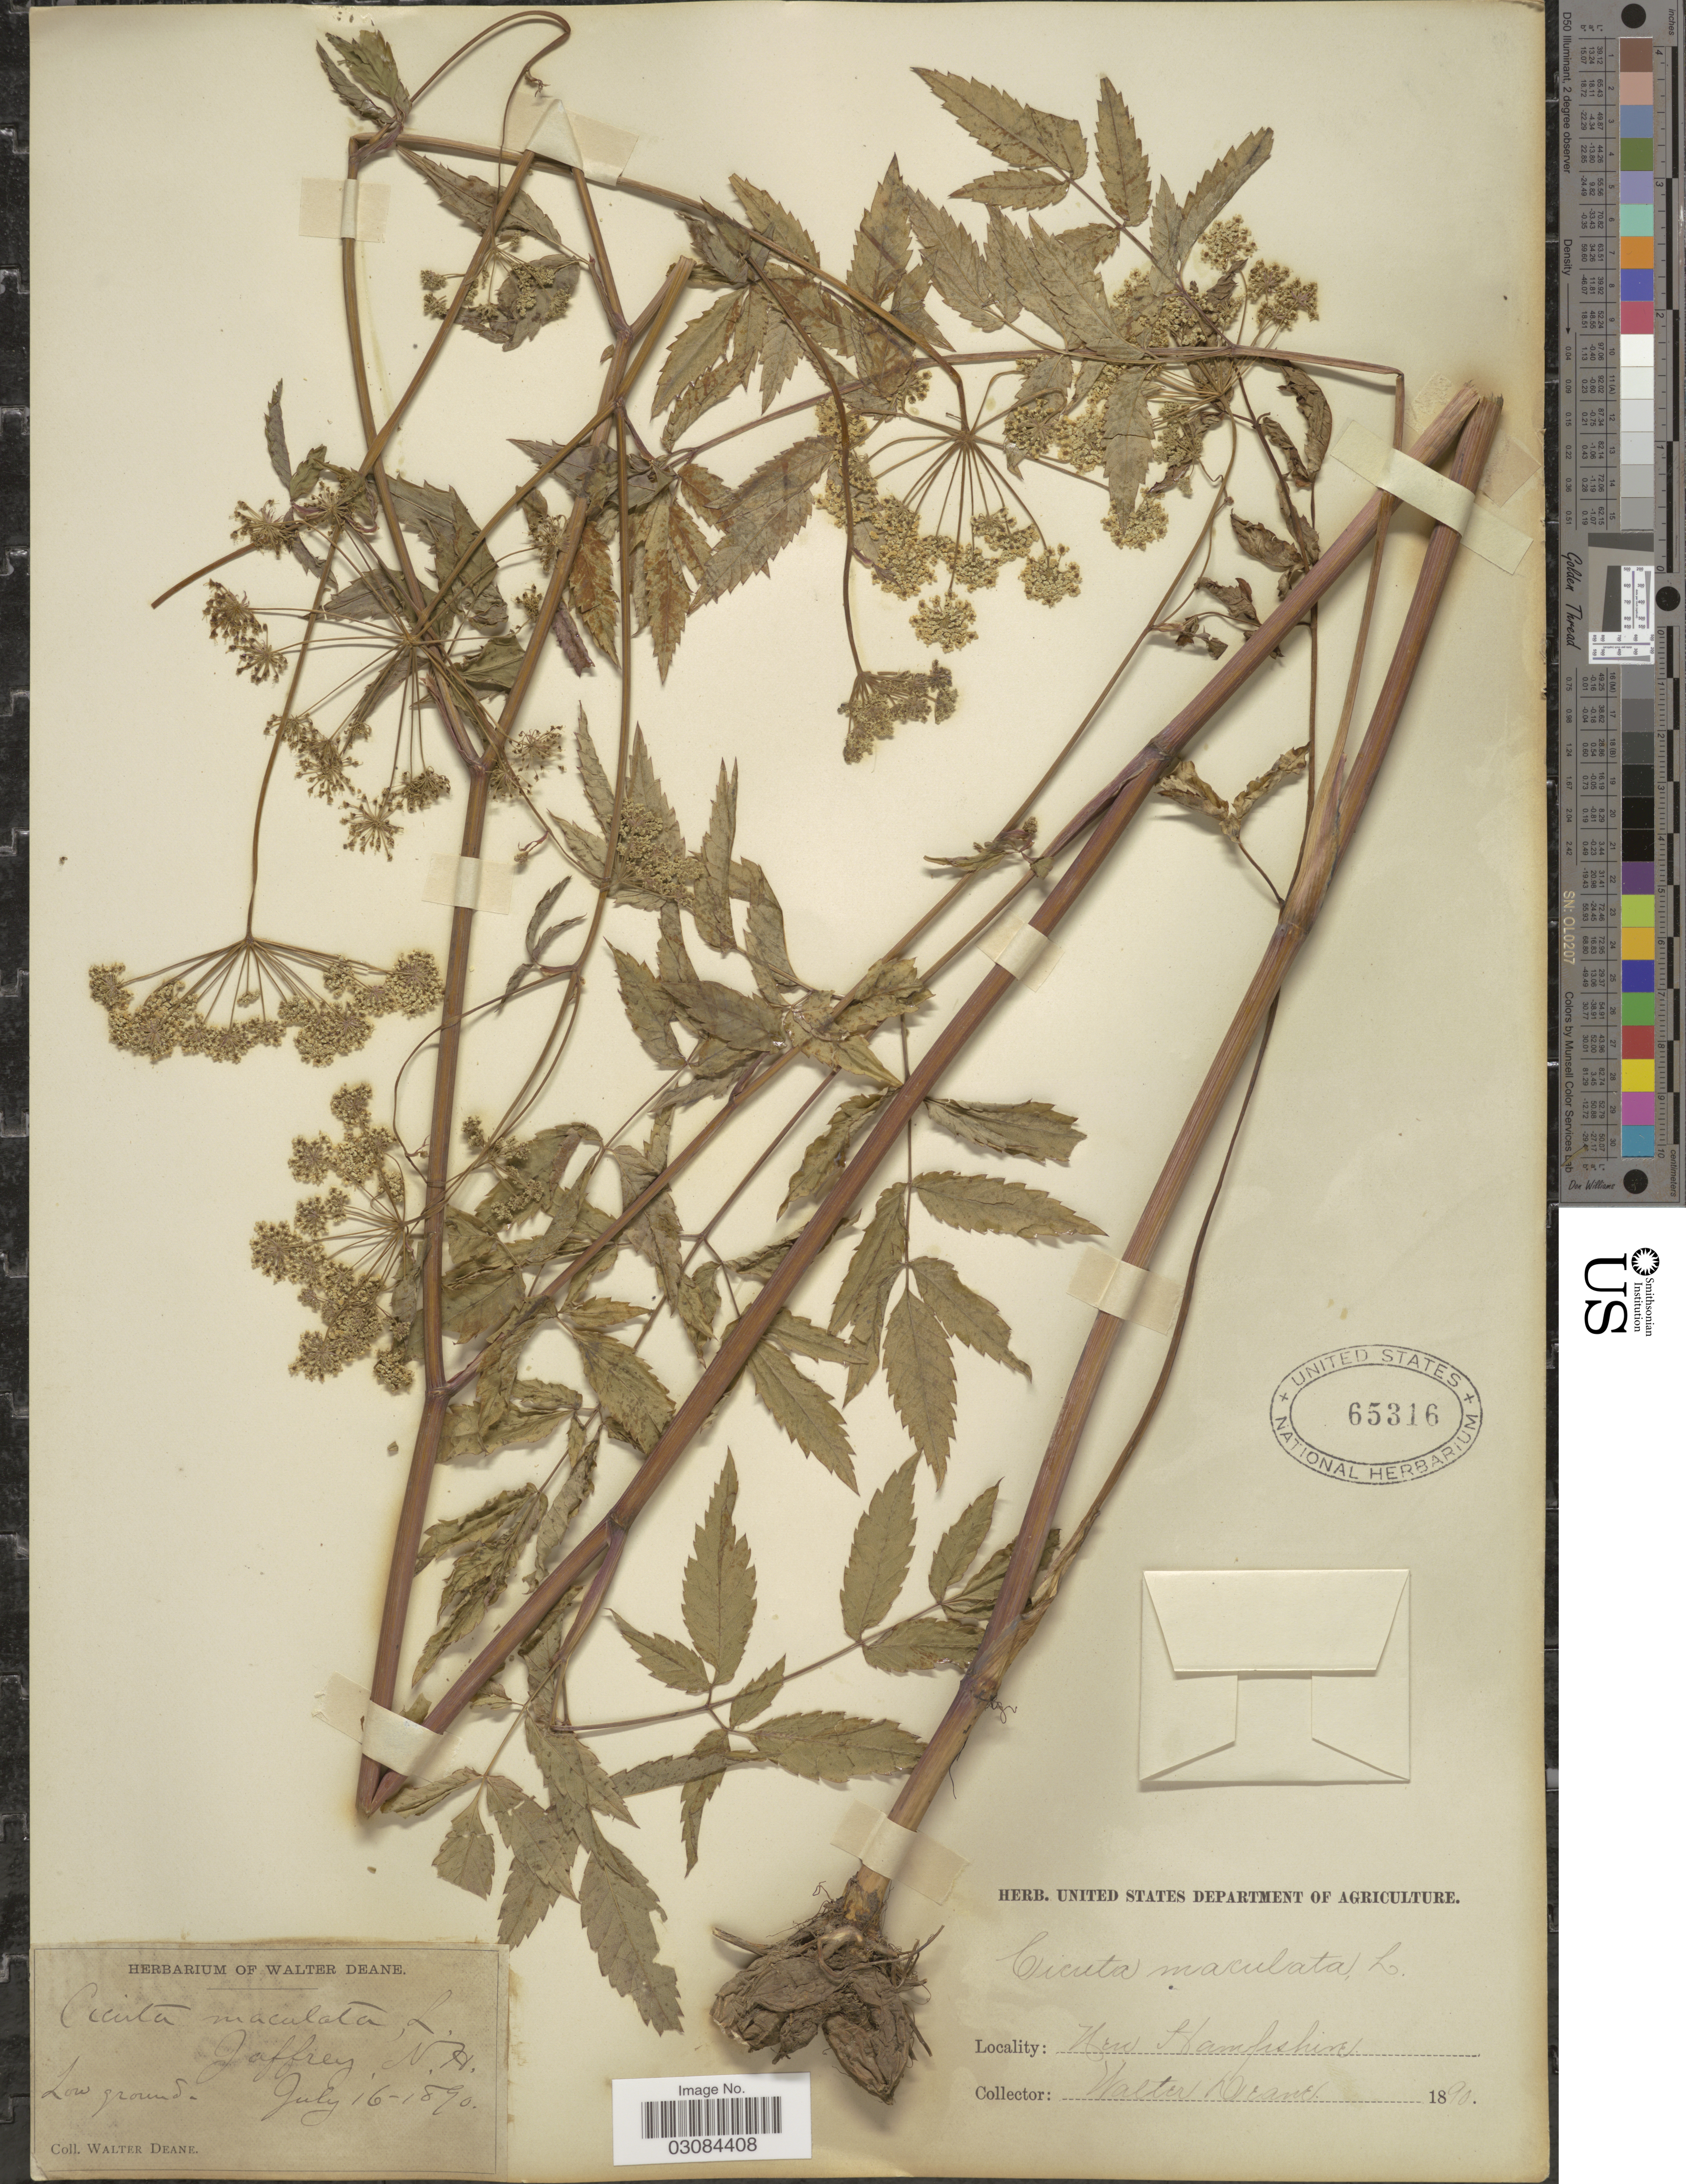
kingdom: Plantae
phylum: Tracheophyta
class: Magnoliopsida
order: Apiales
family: Apiaceae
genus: Cicuta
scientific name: Cicuta maculata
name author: L.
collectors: W. Deane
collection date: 1890-07-16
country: United States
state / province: New Hampshire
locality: Jaffrey, N. H.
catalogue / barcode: US 65316